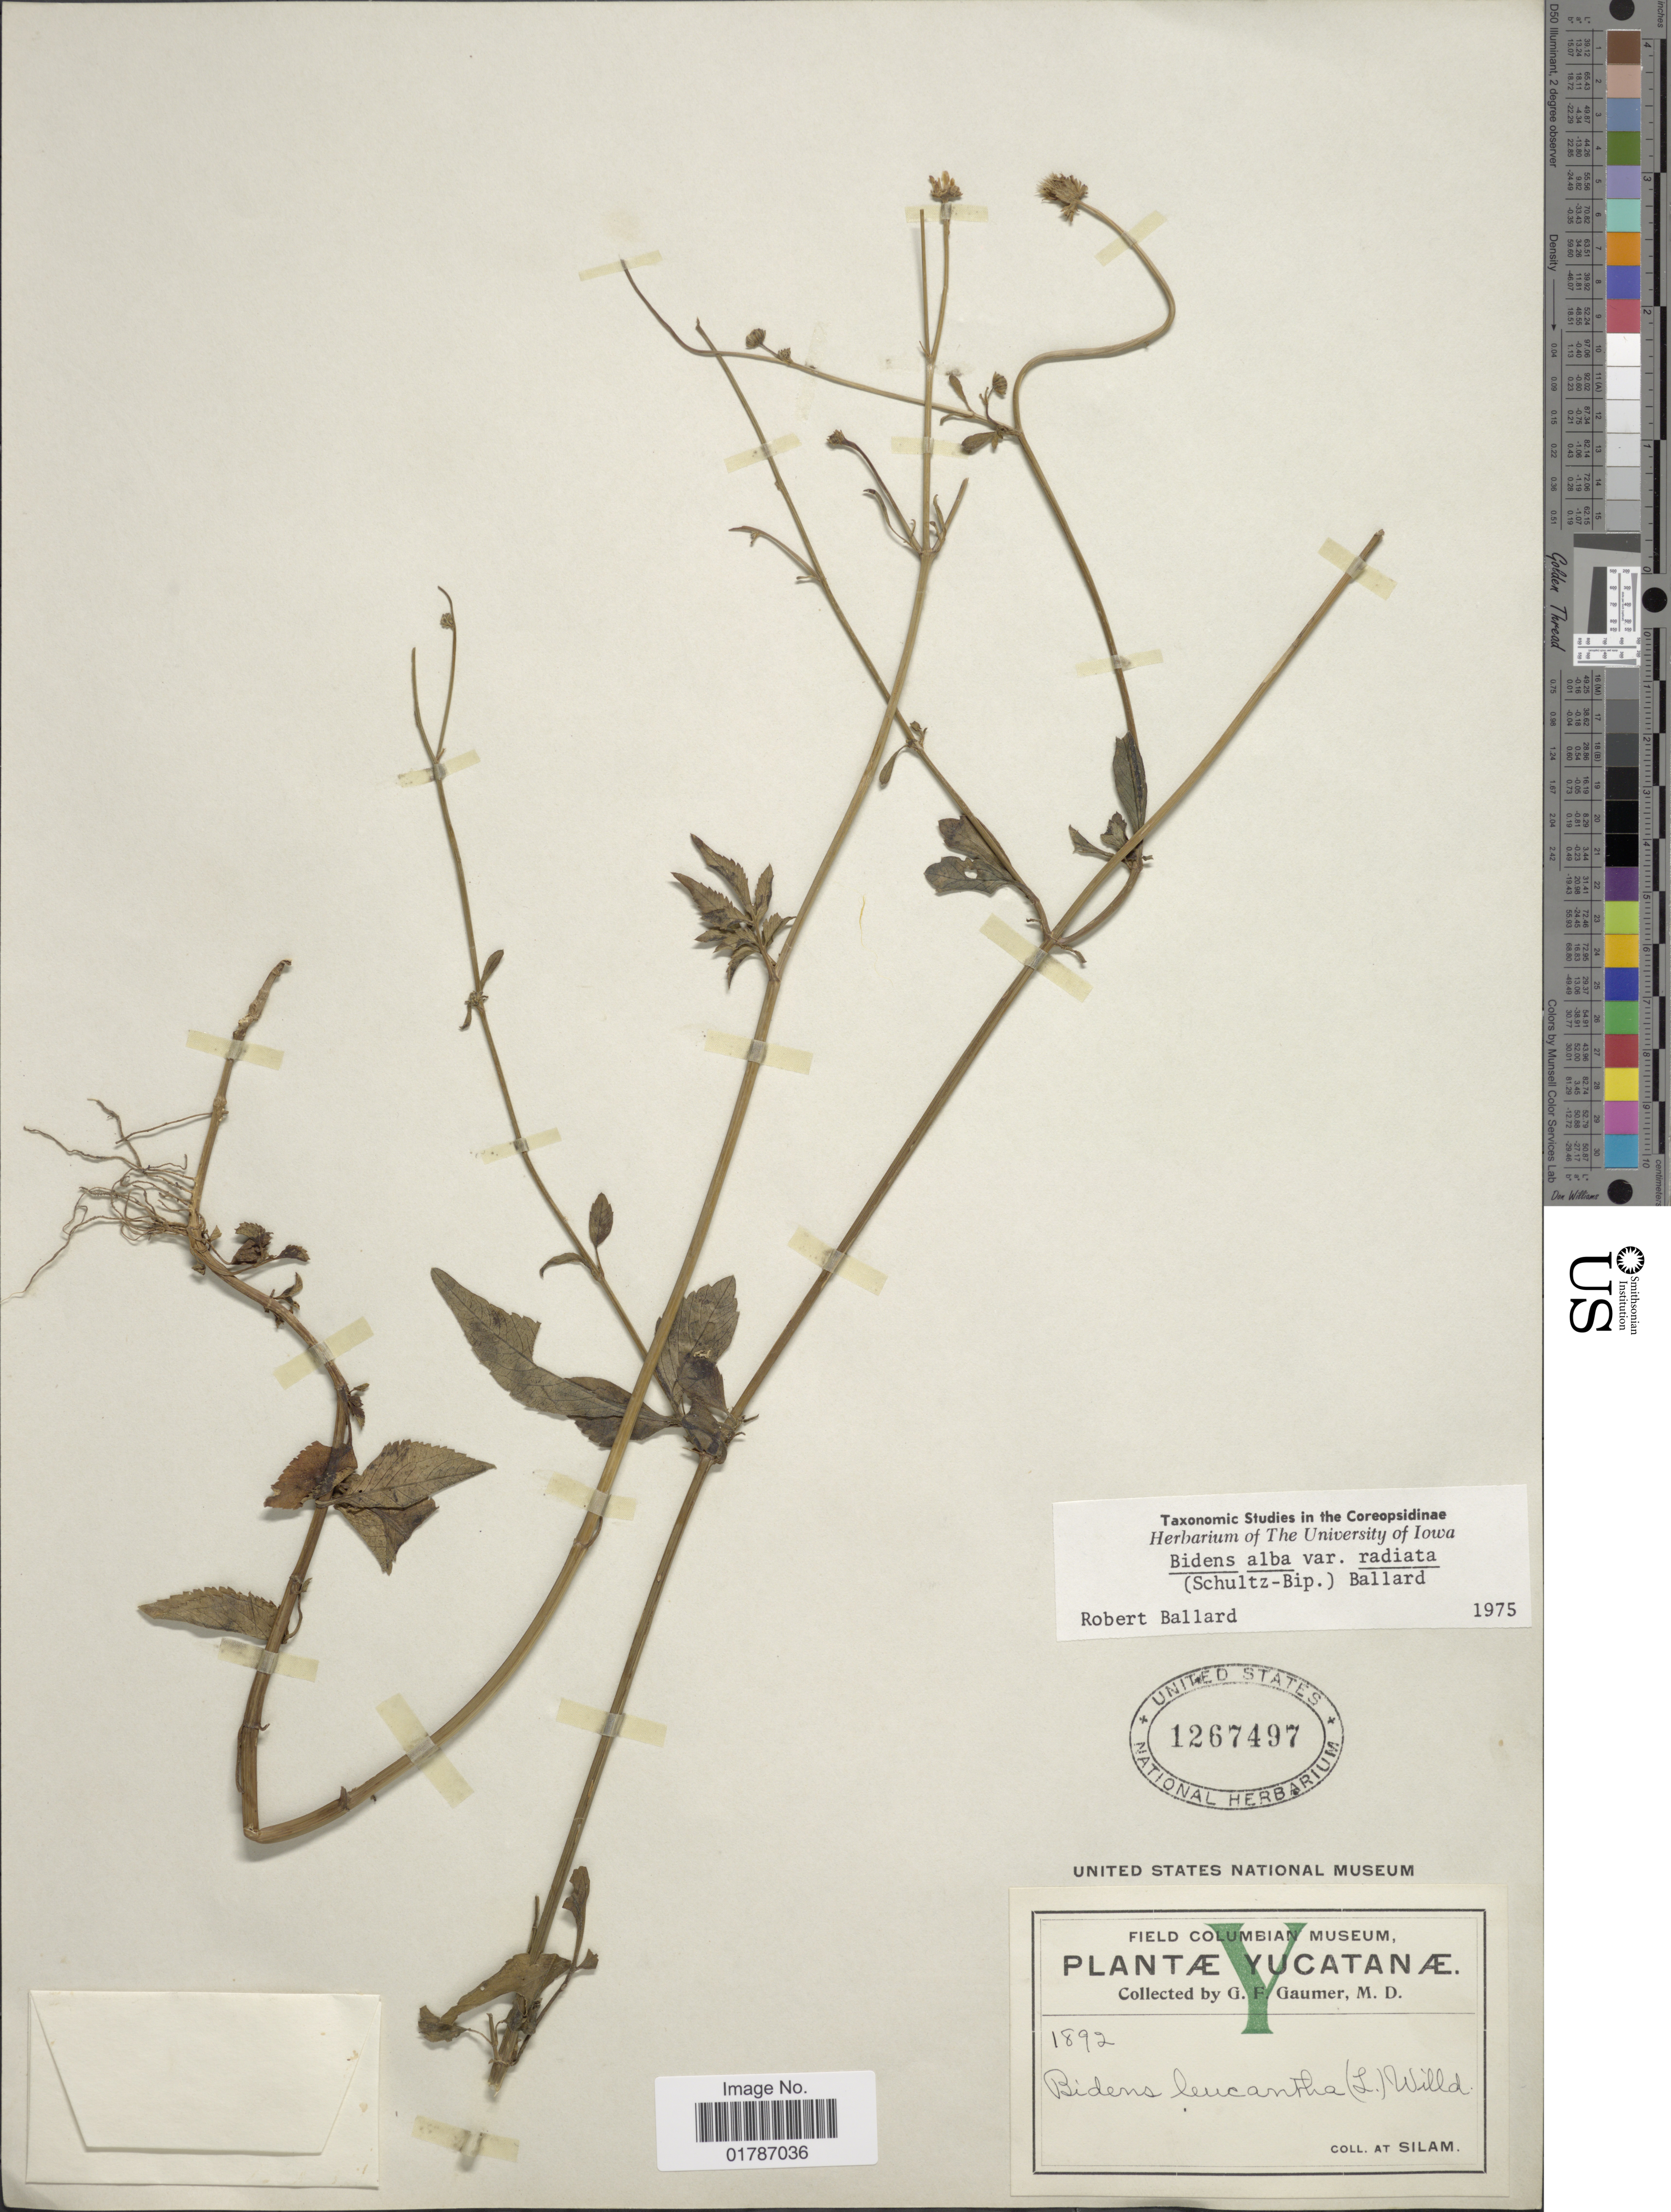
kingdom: Plantae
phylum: Tracheophyta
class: Magnoliopsida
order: Asterales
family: Asteraceae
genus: Bidens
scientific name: Bidens alba var. radiata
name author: (Sch. Bip.) R.E. Ballard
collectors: G. F. Gaumer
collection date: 1892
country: Mexico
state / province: Yucatán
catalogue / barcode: US 1267497